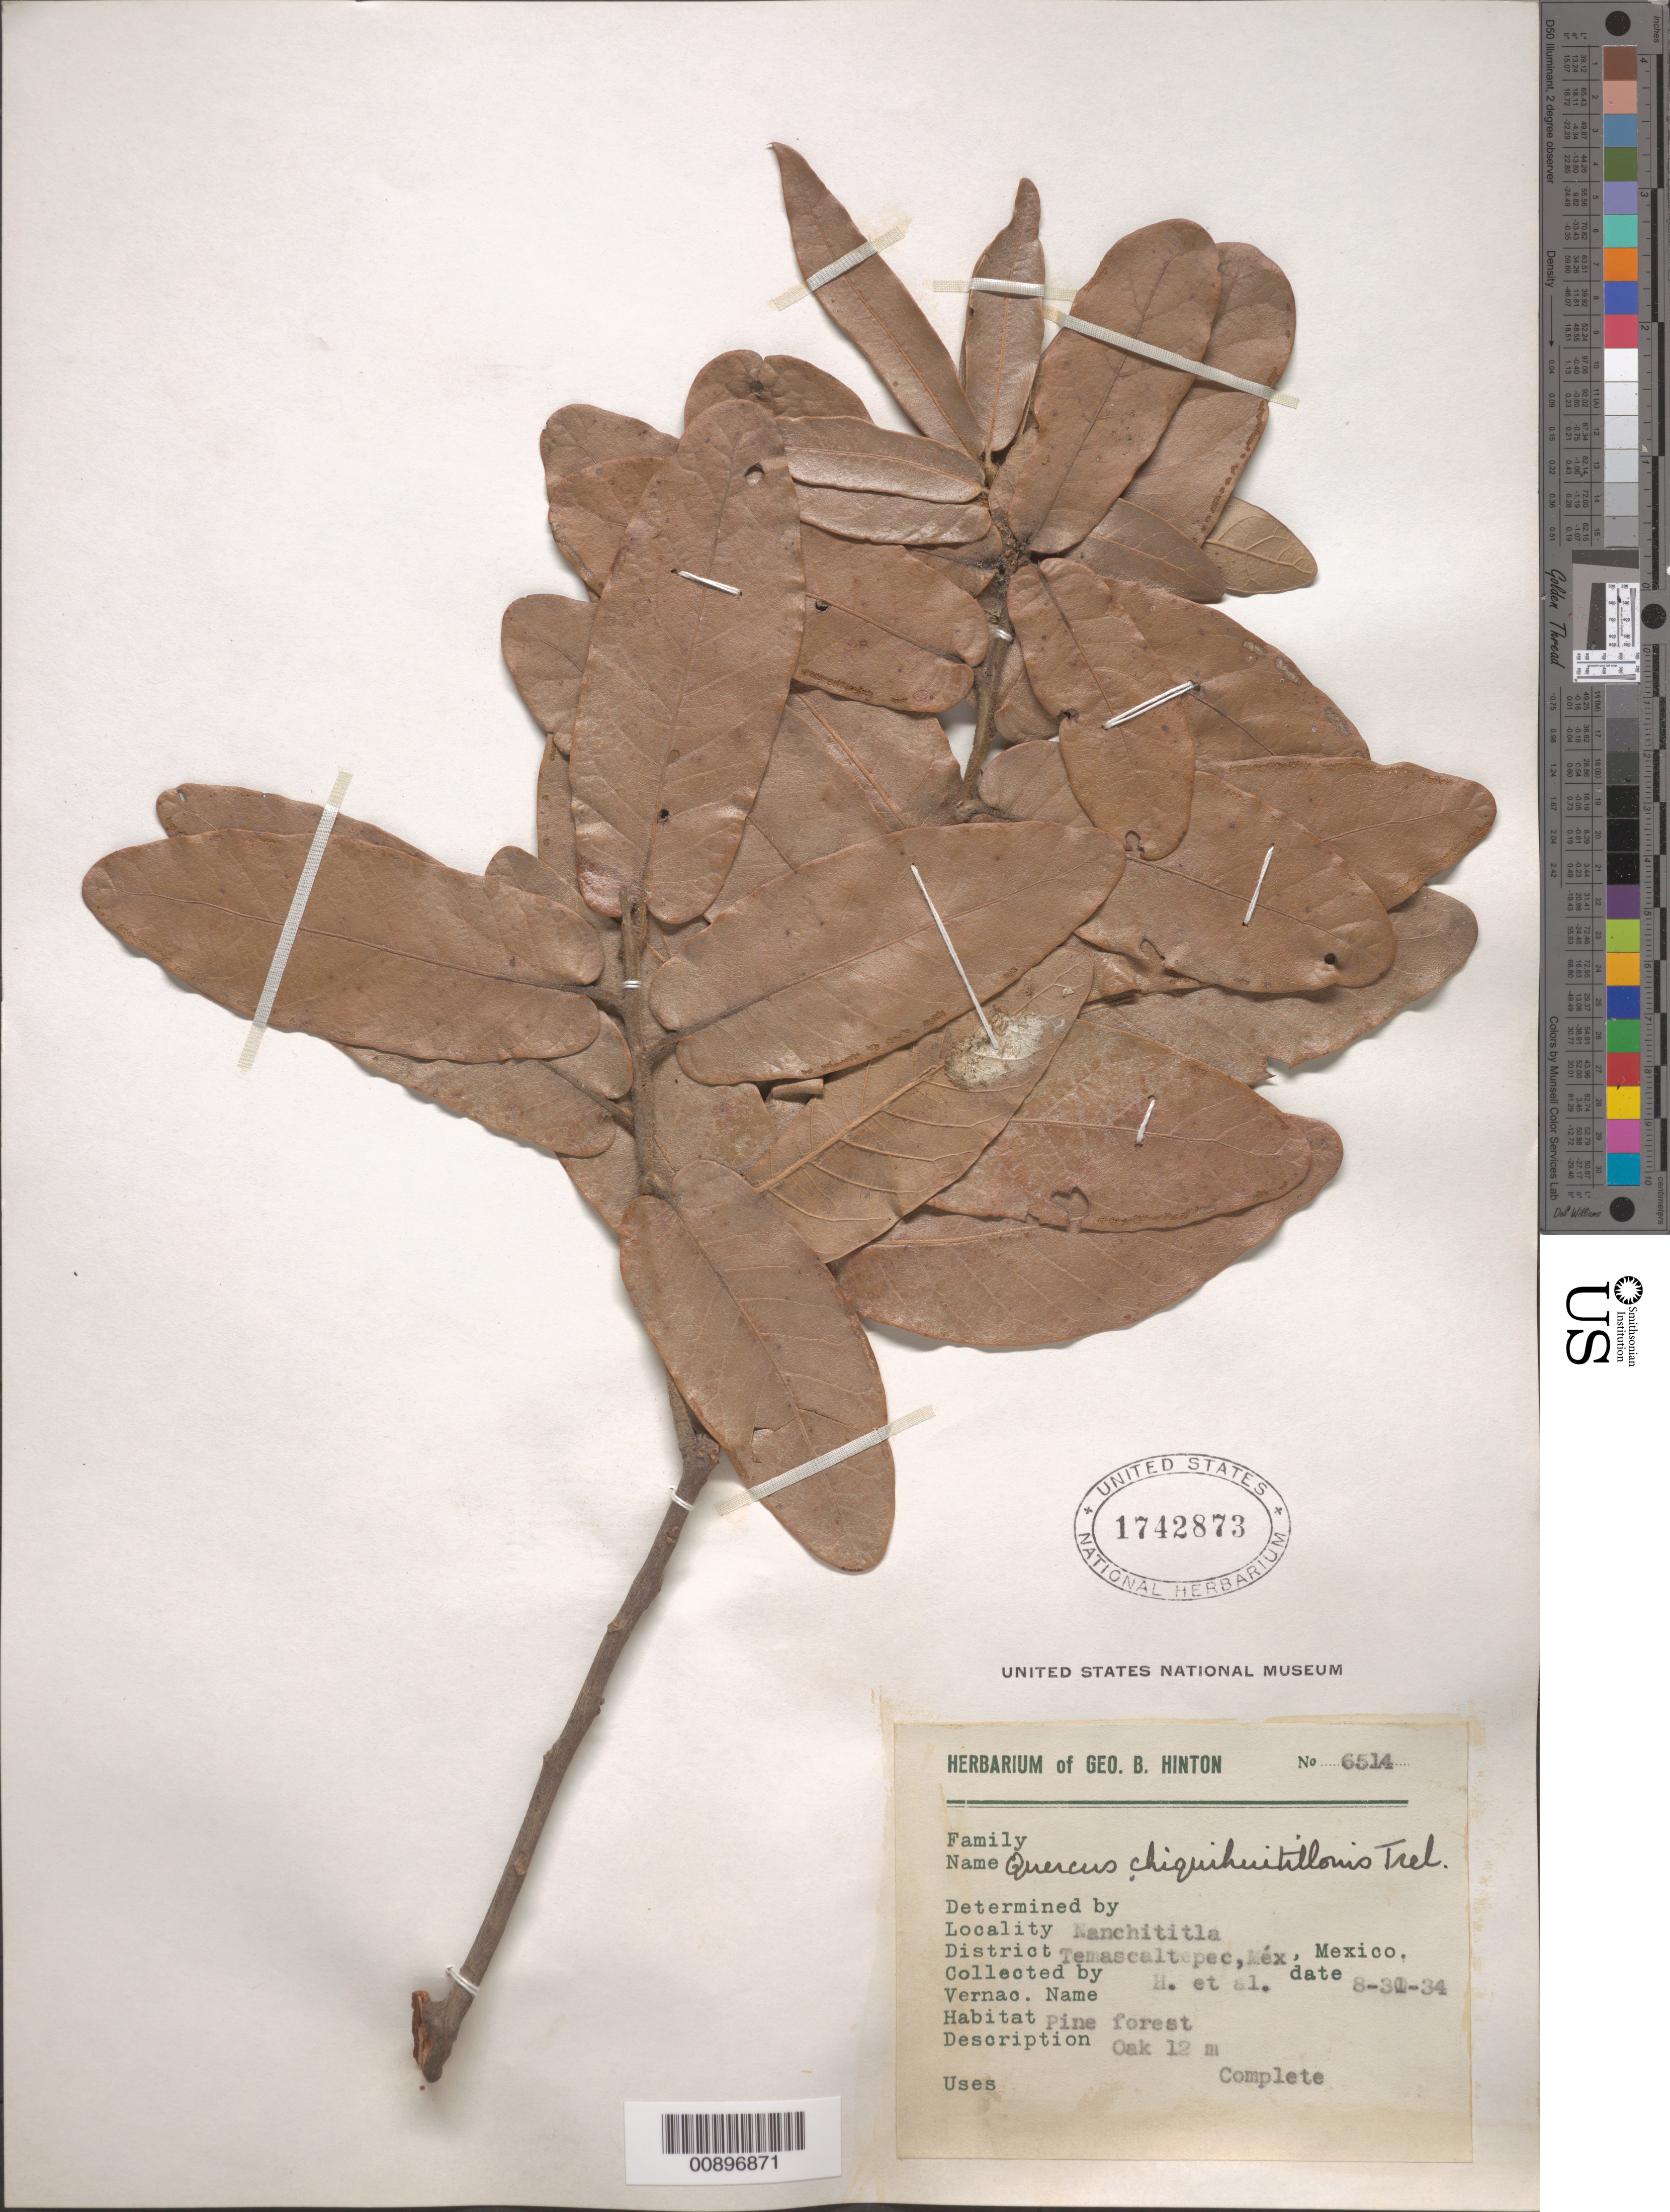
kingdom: Plantae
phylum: Tracheophyta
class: Magnoliopsida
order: Fagales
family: Fagaceae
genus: Quercus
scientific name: Quercus chiquihuitillonis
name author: Trel.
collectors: G. B. Hinton & et al.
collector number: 6514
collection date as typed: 31 Aug 1934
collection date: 1934-08-31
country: Mexico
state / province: México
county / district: Temascaltepec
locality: Nanchititla, District Temascaltepec, State of Mexico.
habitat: Pine forest.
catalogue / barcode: US 1742873